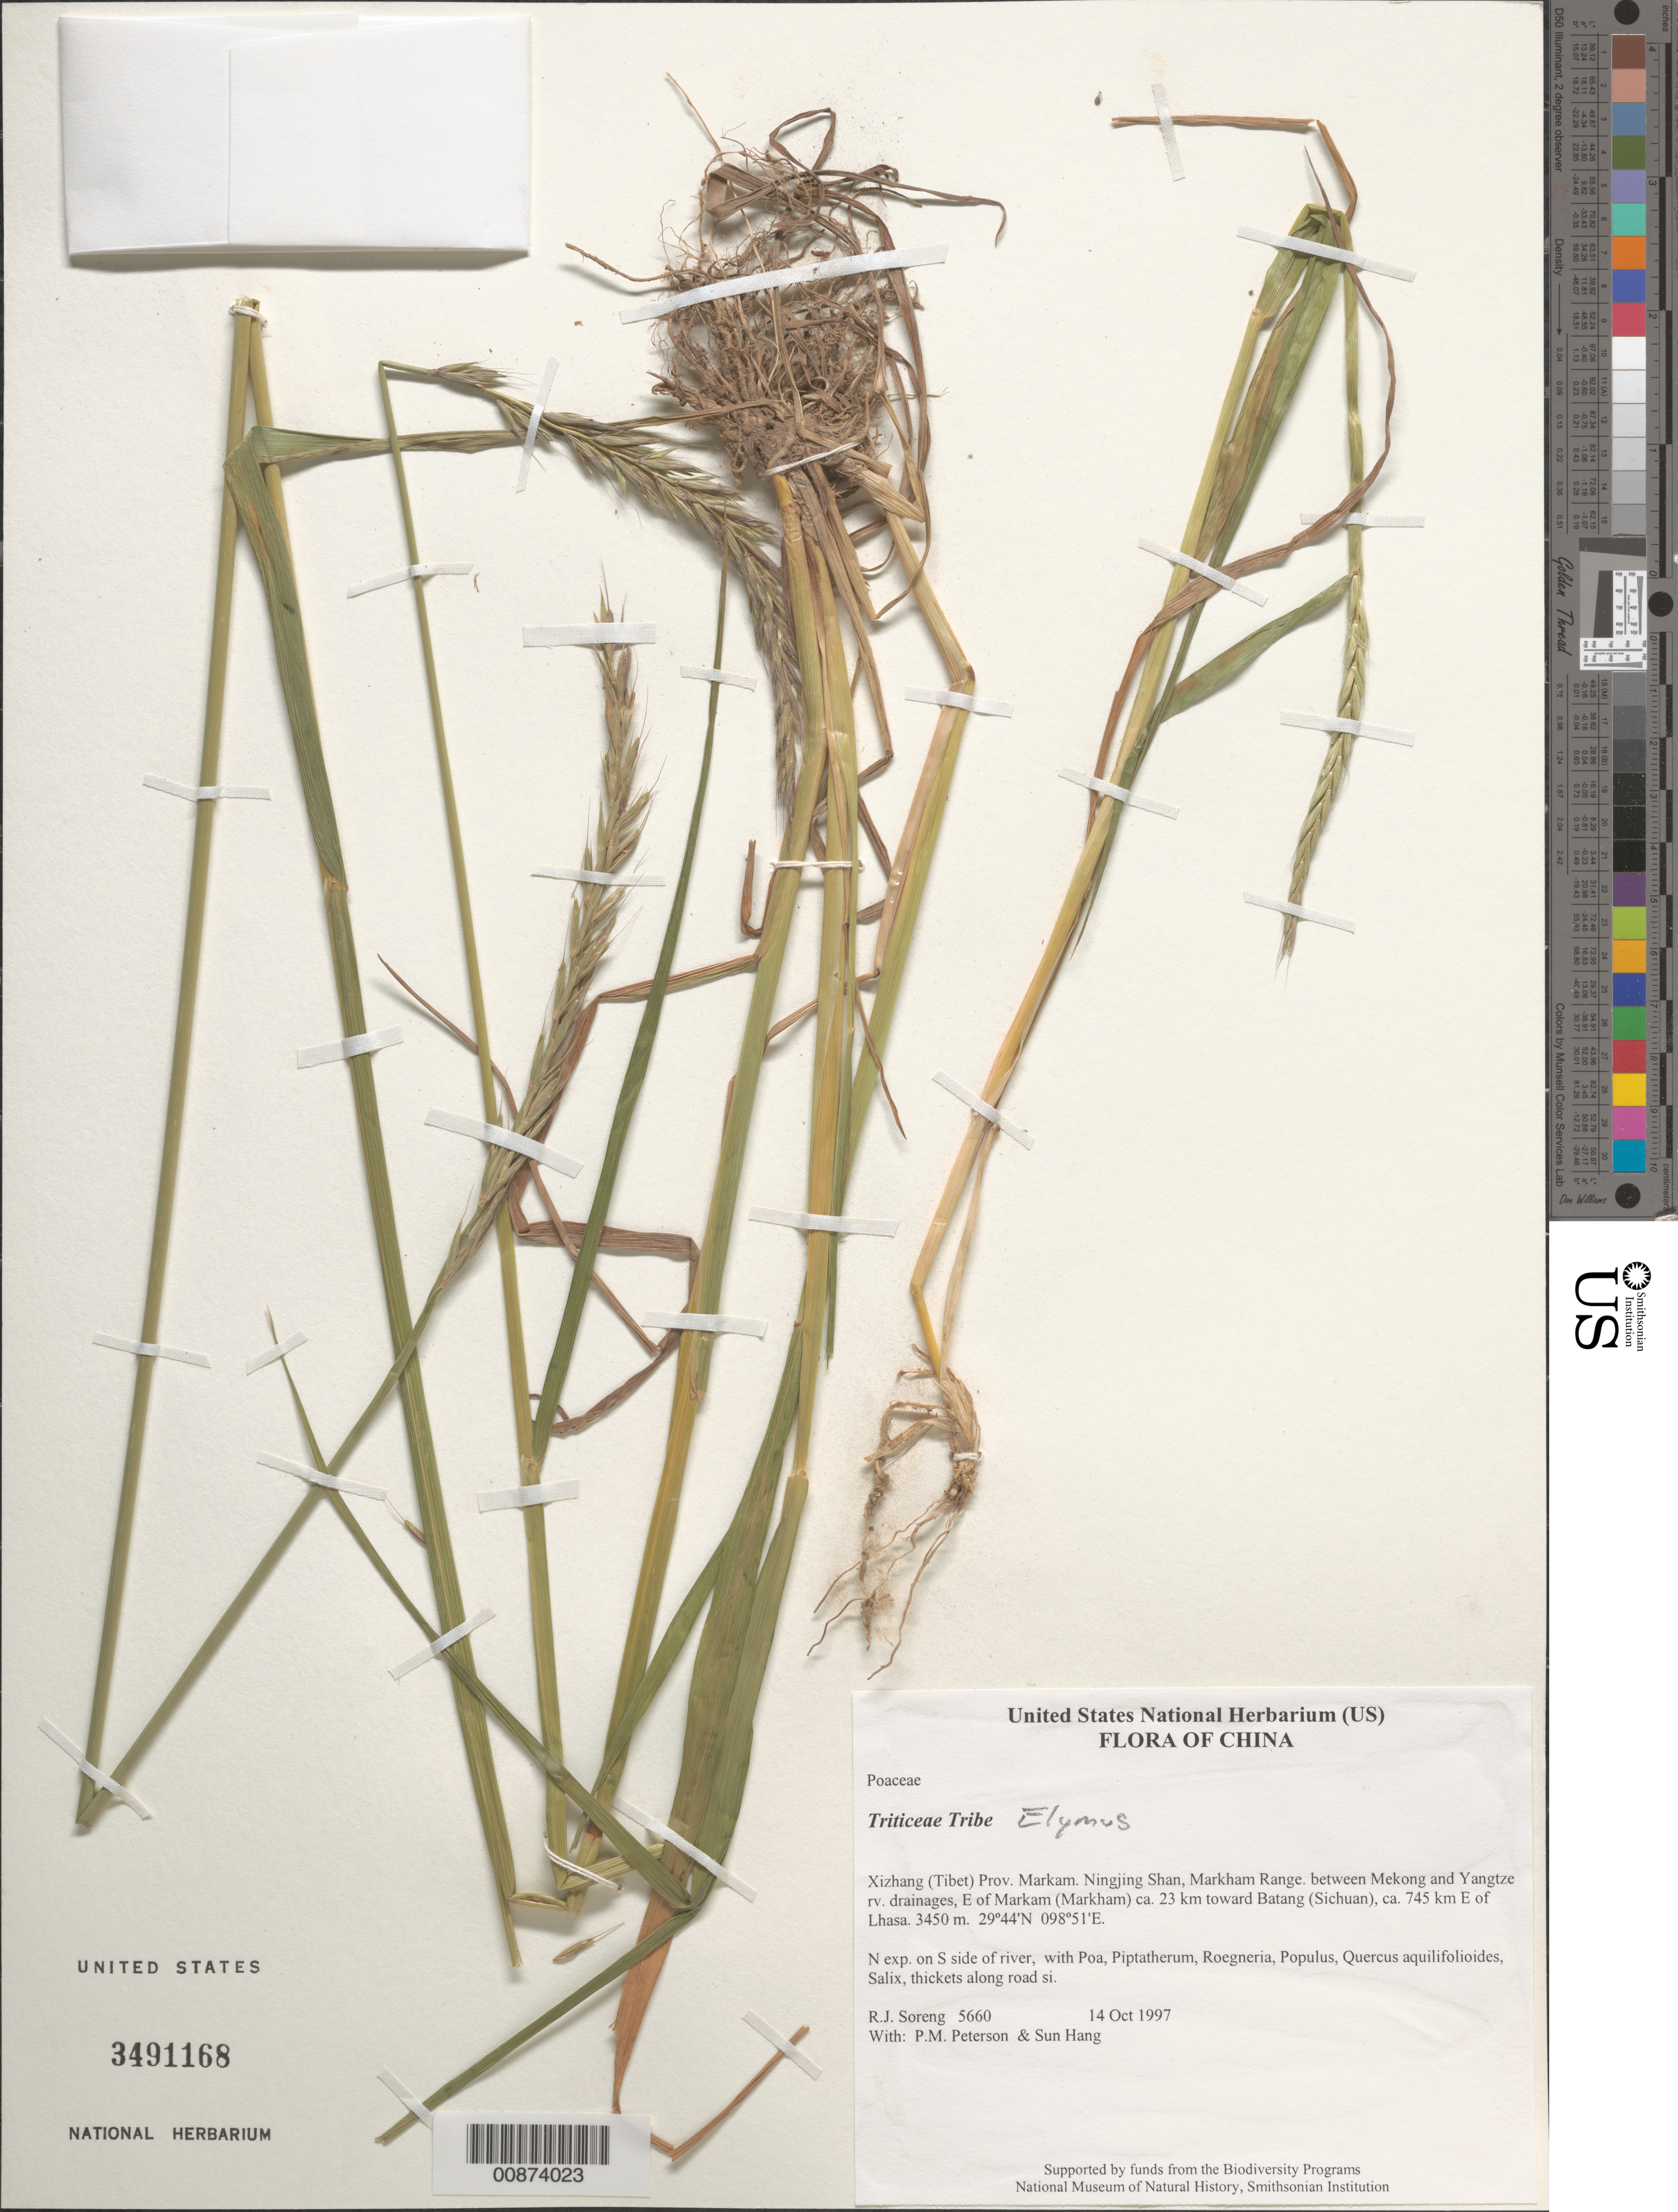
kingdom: Plantae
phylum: Tracheophyta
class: Liliopsida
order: Poales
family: Poaceae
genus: Elymus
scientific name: Elymus sp.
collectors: R. J. Soreng, P. M. Peterson & Sun Hang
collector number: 5660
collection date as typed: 14 Oct 1997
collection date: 1997-10-14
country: China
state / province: Xizang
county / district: Markam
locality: Ningjing Shan, Markham Range. between Mekong and Yangtze rv. drainages, E of Markam (Markham) ca. 23 km toward Batang (Sichuan), ca. 745 km E of Lhasa.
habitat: N exp. on S side of river, with Poa, Piptatherum, Roegneria, Populus, Quercus aquilifolioides, Salix, thickets along road si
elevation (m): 3450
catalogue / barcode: US 3491168